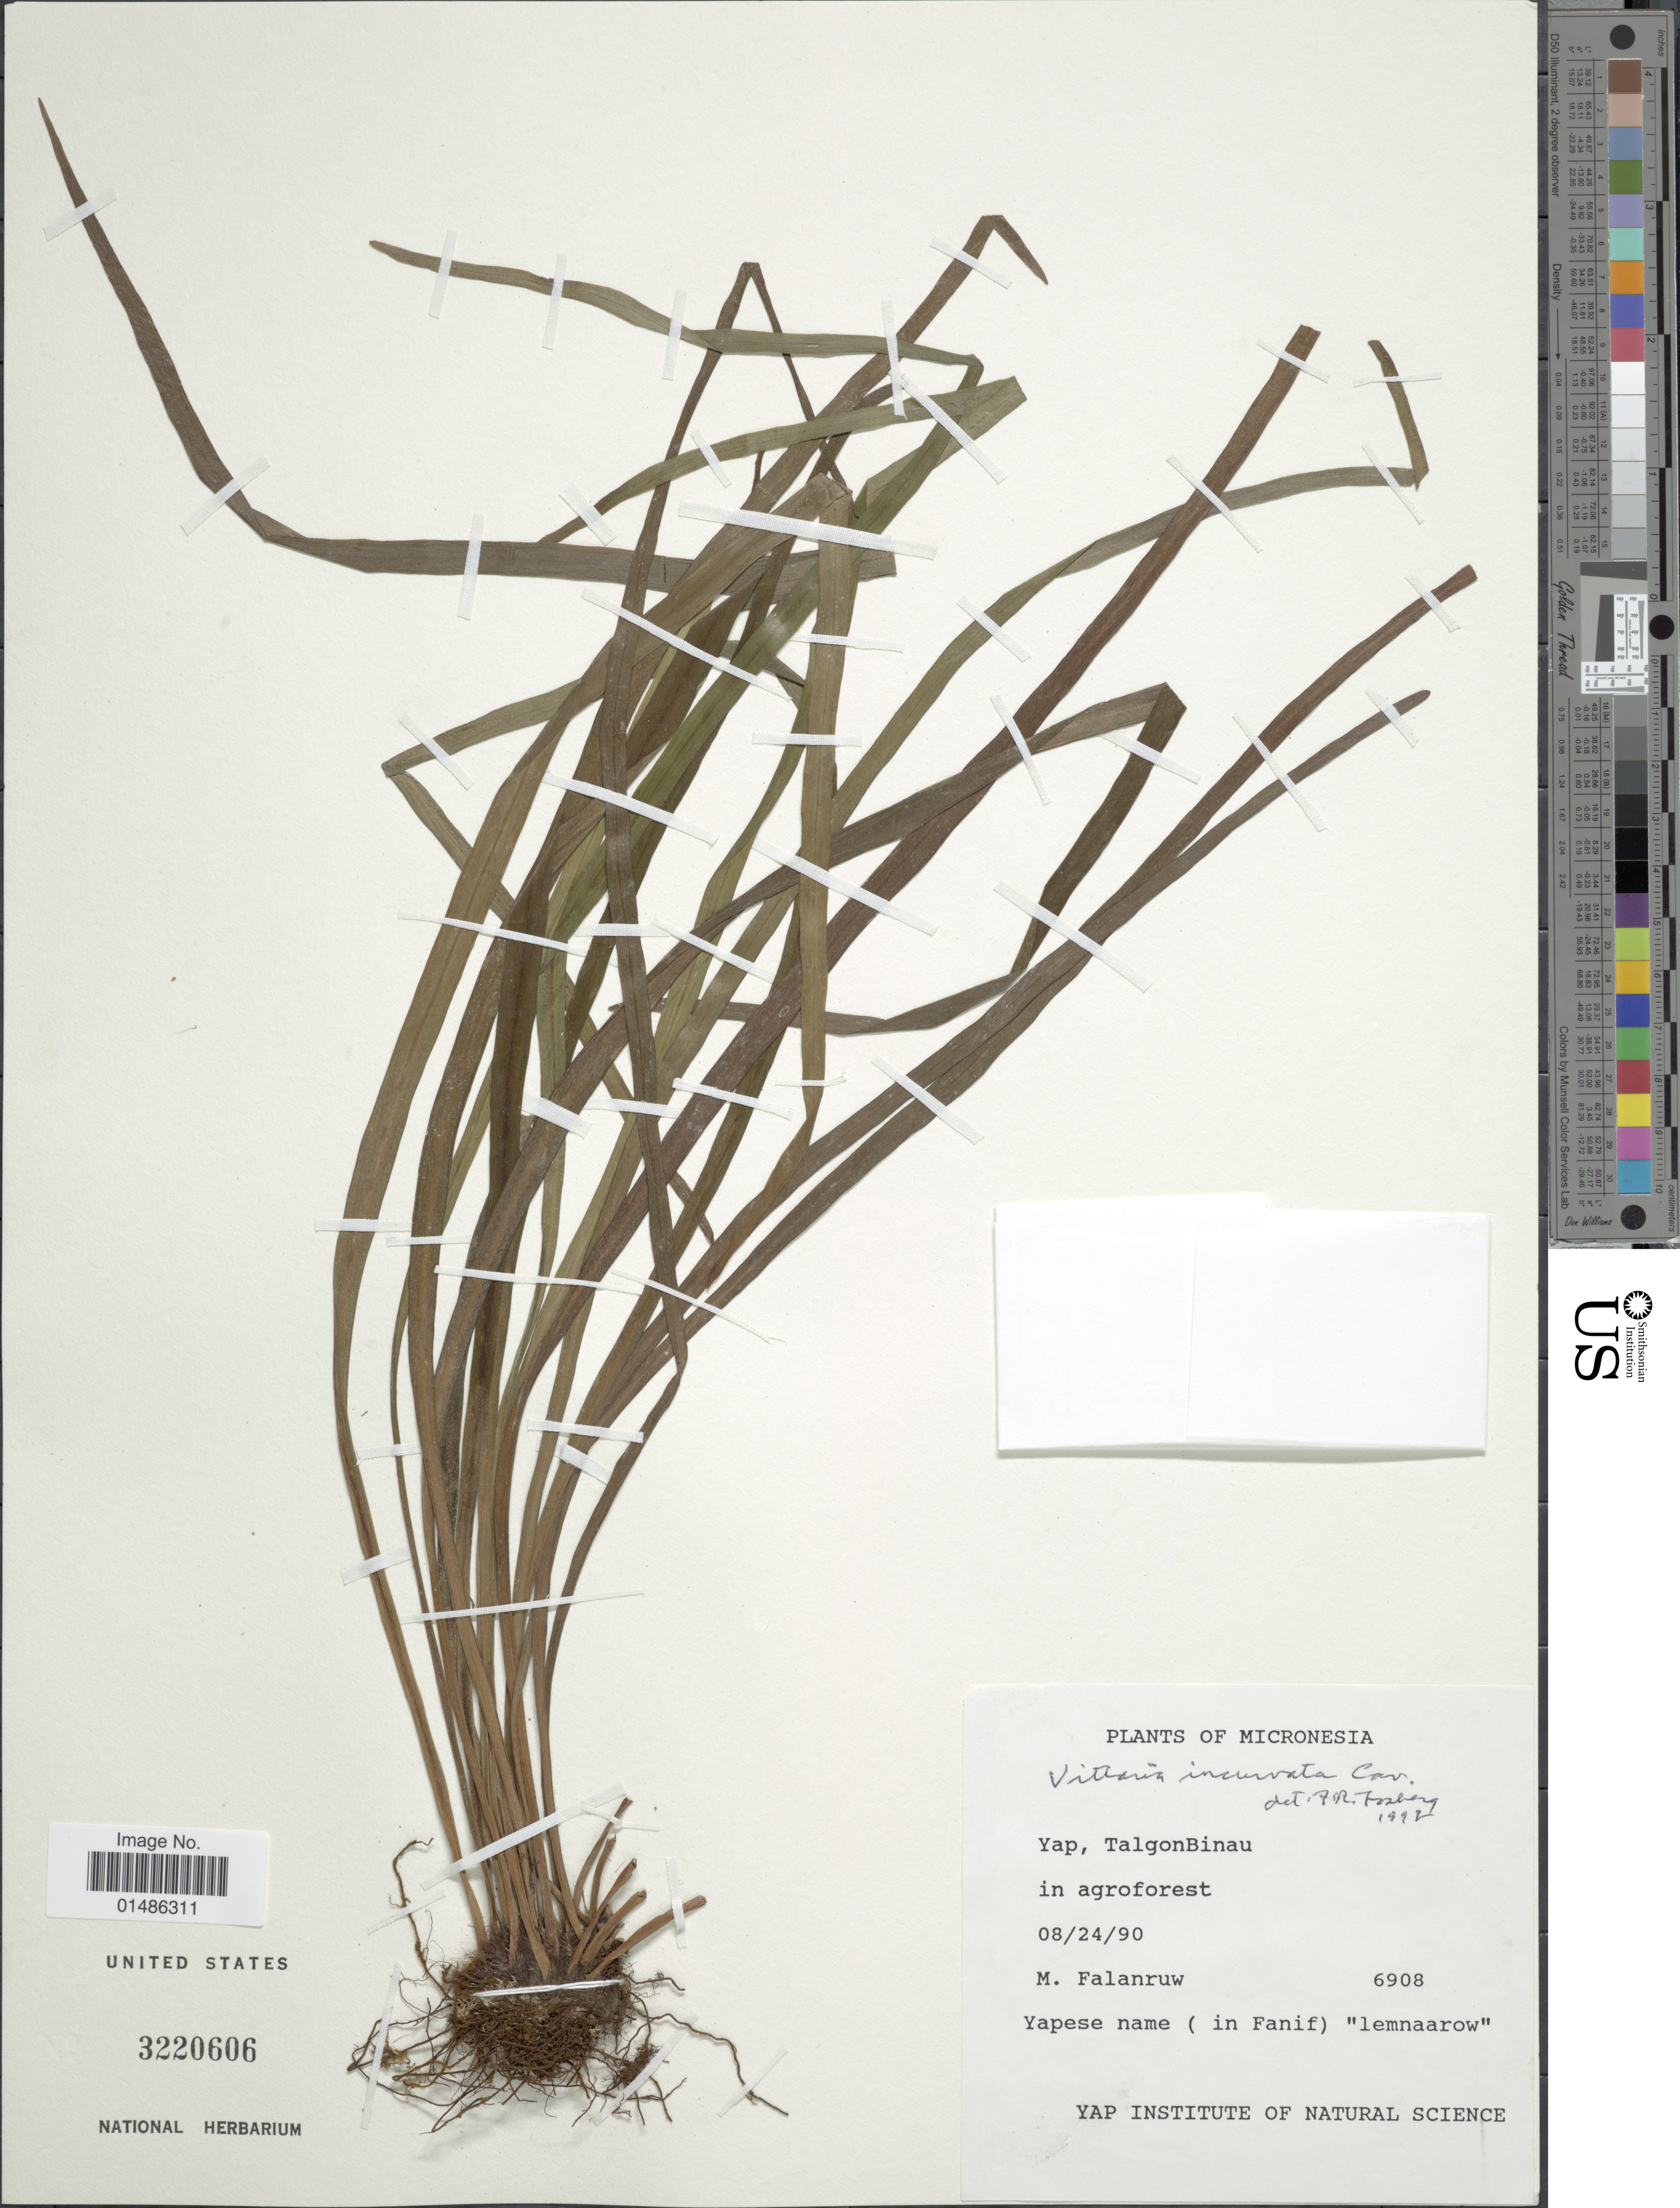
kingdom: Plantae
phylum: Tracheophyta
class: Polypodiopsida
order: Polypodiales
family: Pteridaceae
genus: Haplopteris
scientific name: Haplopteris ensiformis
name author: (Sw.) E.H. Crane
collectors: M. Falanruw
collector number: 6908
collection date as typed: Transcribed d/m/y: 24/8/90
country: Micronesia, Federated States of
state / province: Yap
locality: TaolgonBinau.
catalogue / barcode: US 3220606